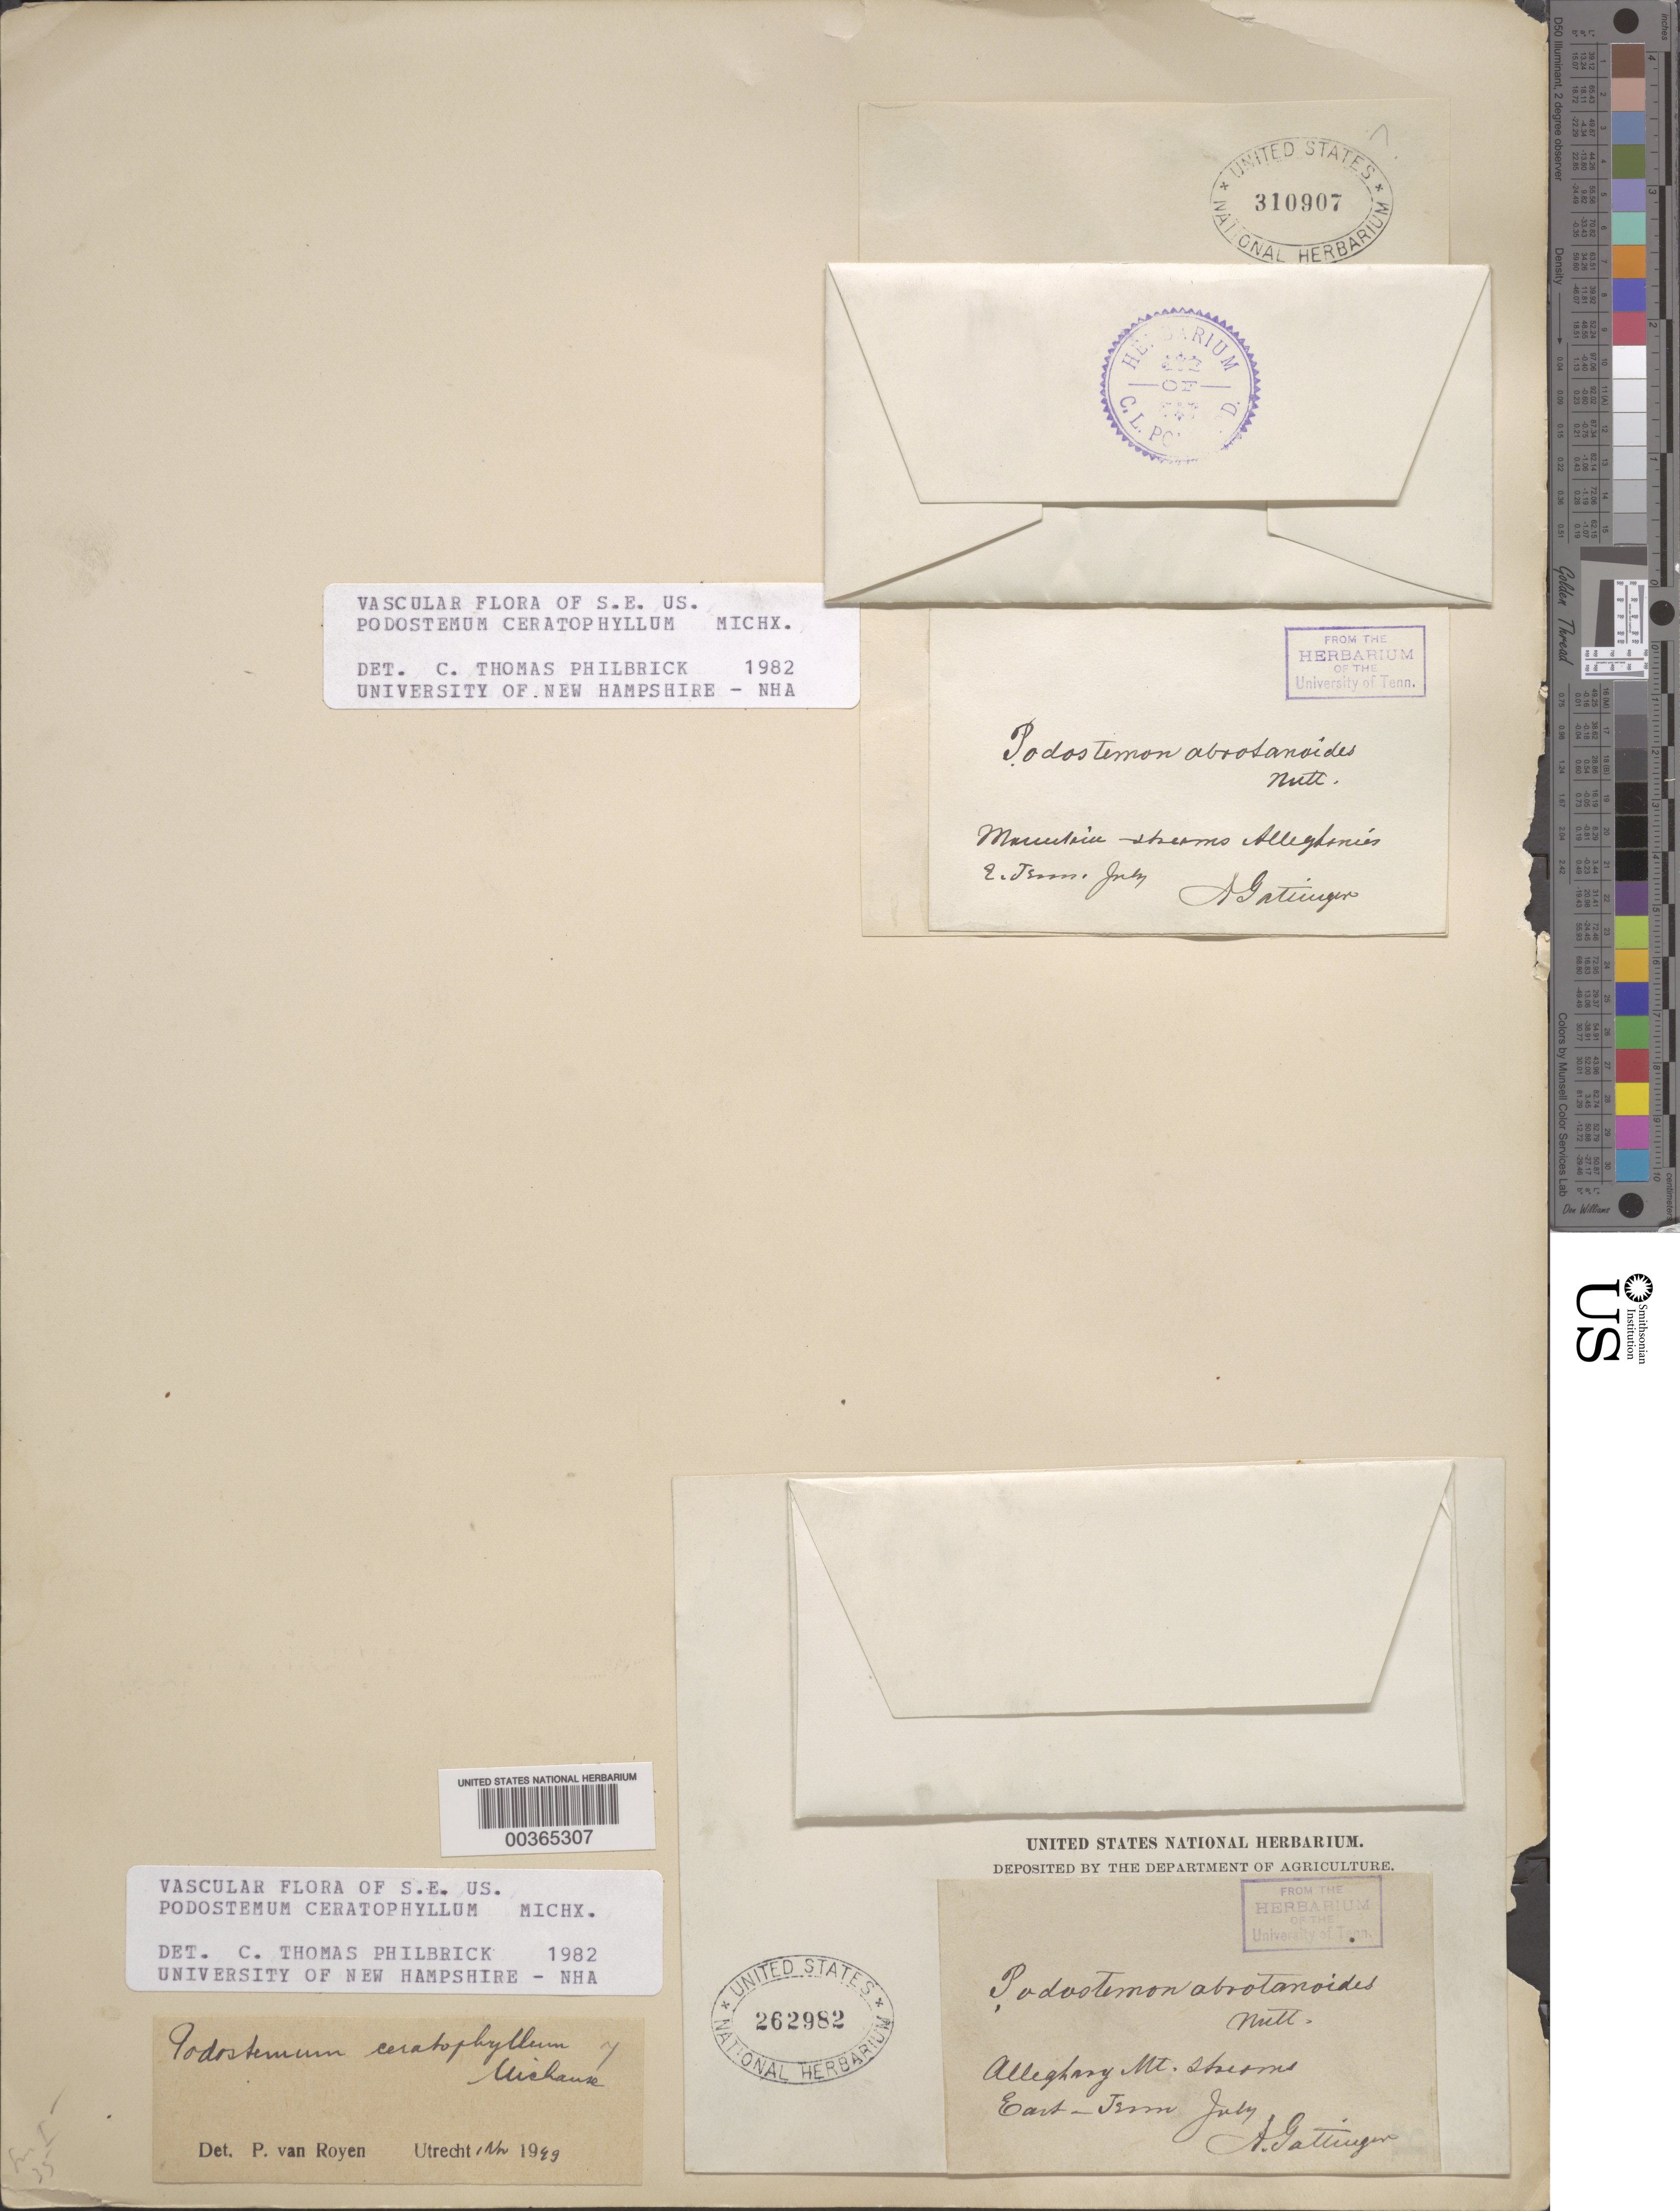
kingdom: Plantae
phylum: Tracheophyta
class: Magnoliopsida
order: Malpighiales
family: Podostemaceae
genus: Podostemum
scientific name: Podostemum ceratophylllum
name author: Michx.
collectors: A. Gattinger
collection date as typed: Jul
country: United States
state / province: Tennessee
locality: E tenn., alleghany mt. streams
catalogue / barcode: US 262982